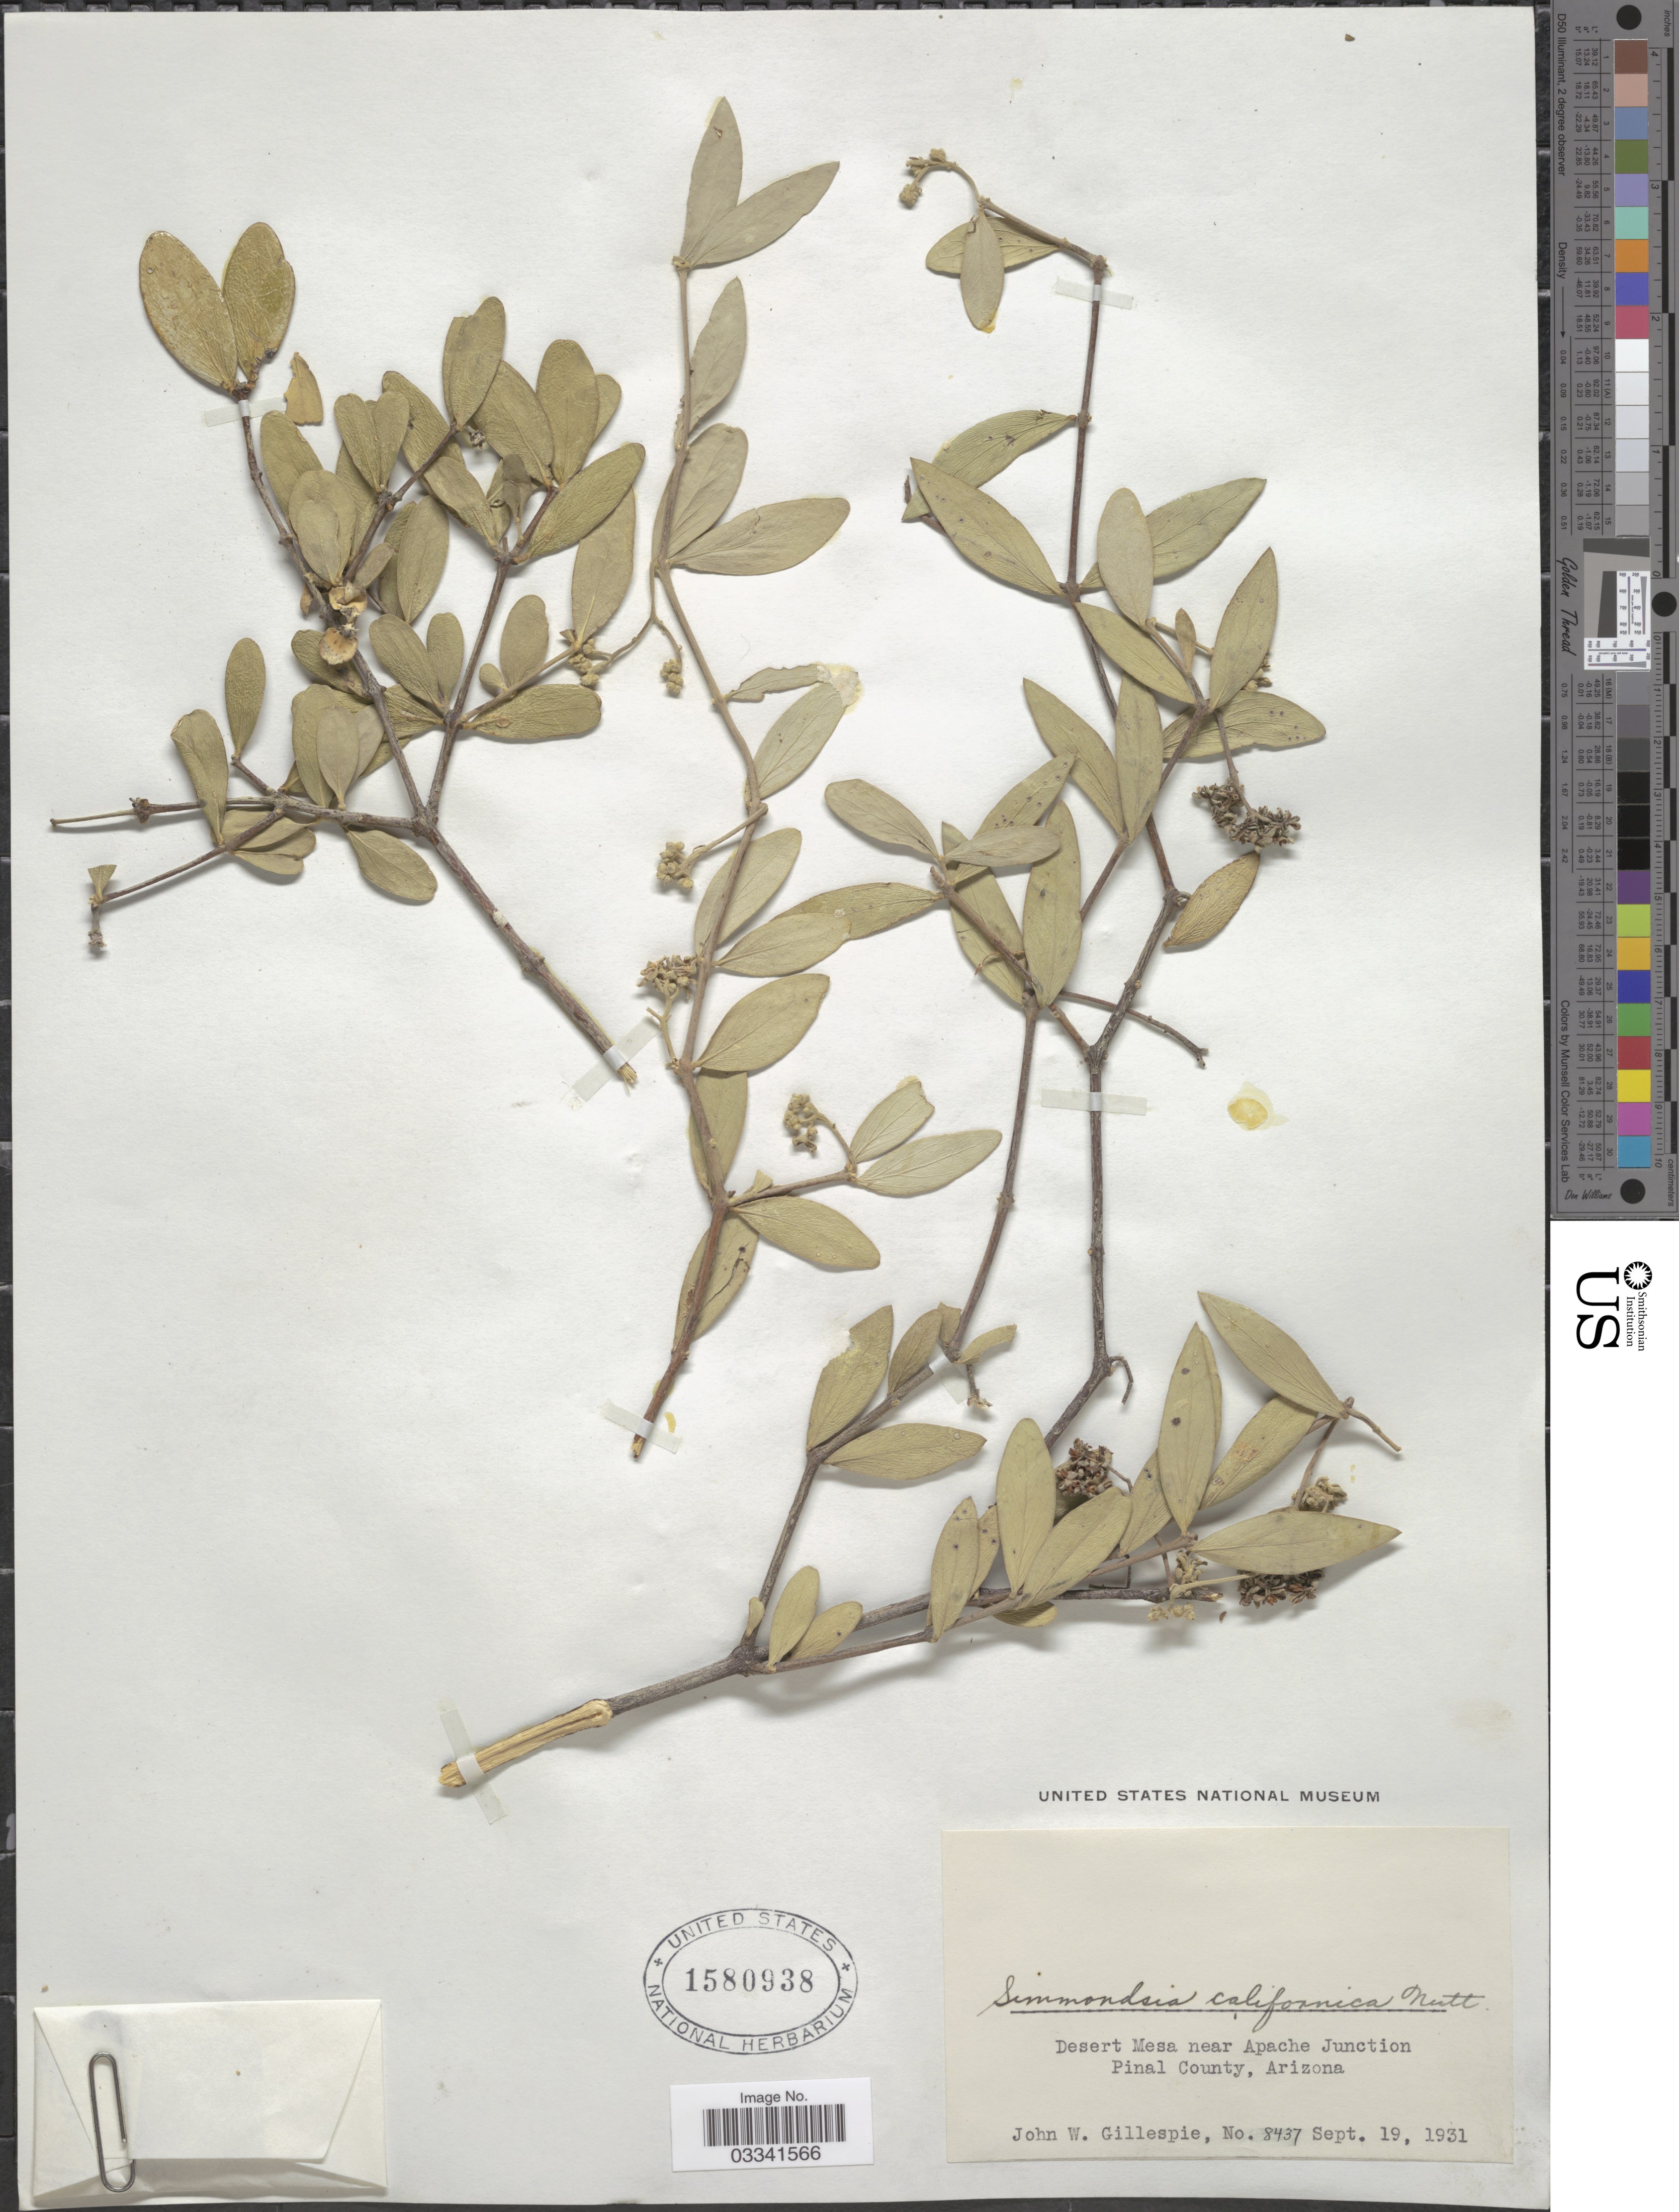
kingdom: Plantae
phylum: Tracheophyta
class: Magnoliopsida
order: Caryophyllales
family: Simmondsiaceae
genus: Simmondsia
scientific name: Simmondsia chinensis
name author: (Link) C.K. Schneid.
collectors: J. W. Gillespie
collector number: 8437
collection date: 1931-09-19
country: United States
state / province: Arizona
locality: Desert Mesa near Apache Junction. Pinal County.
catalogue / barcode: US 1580938